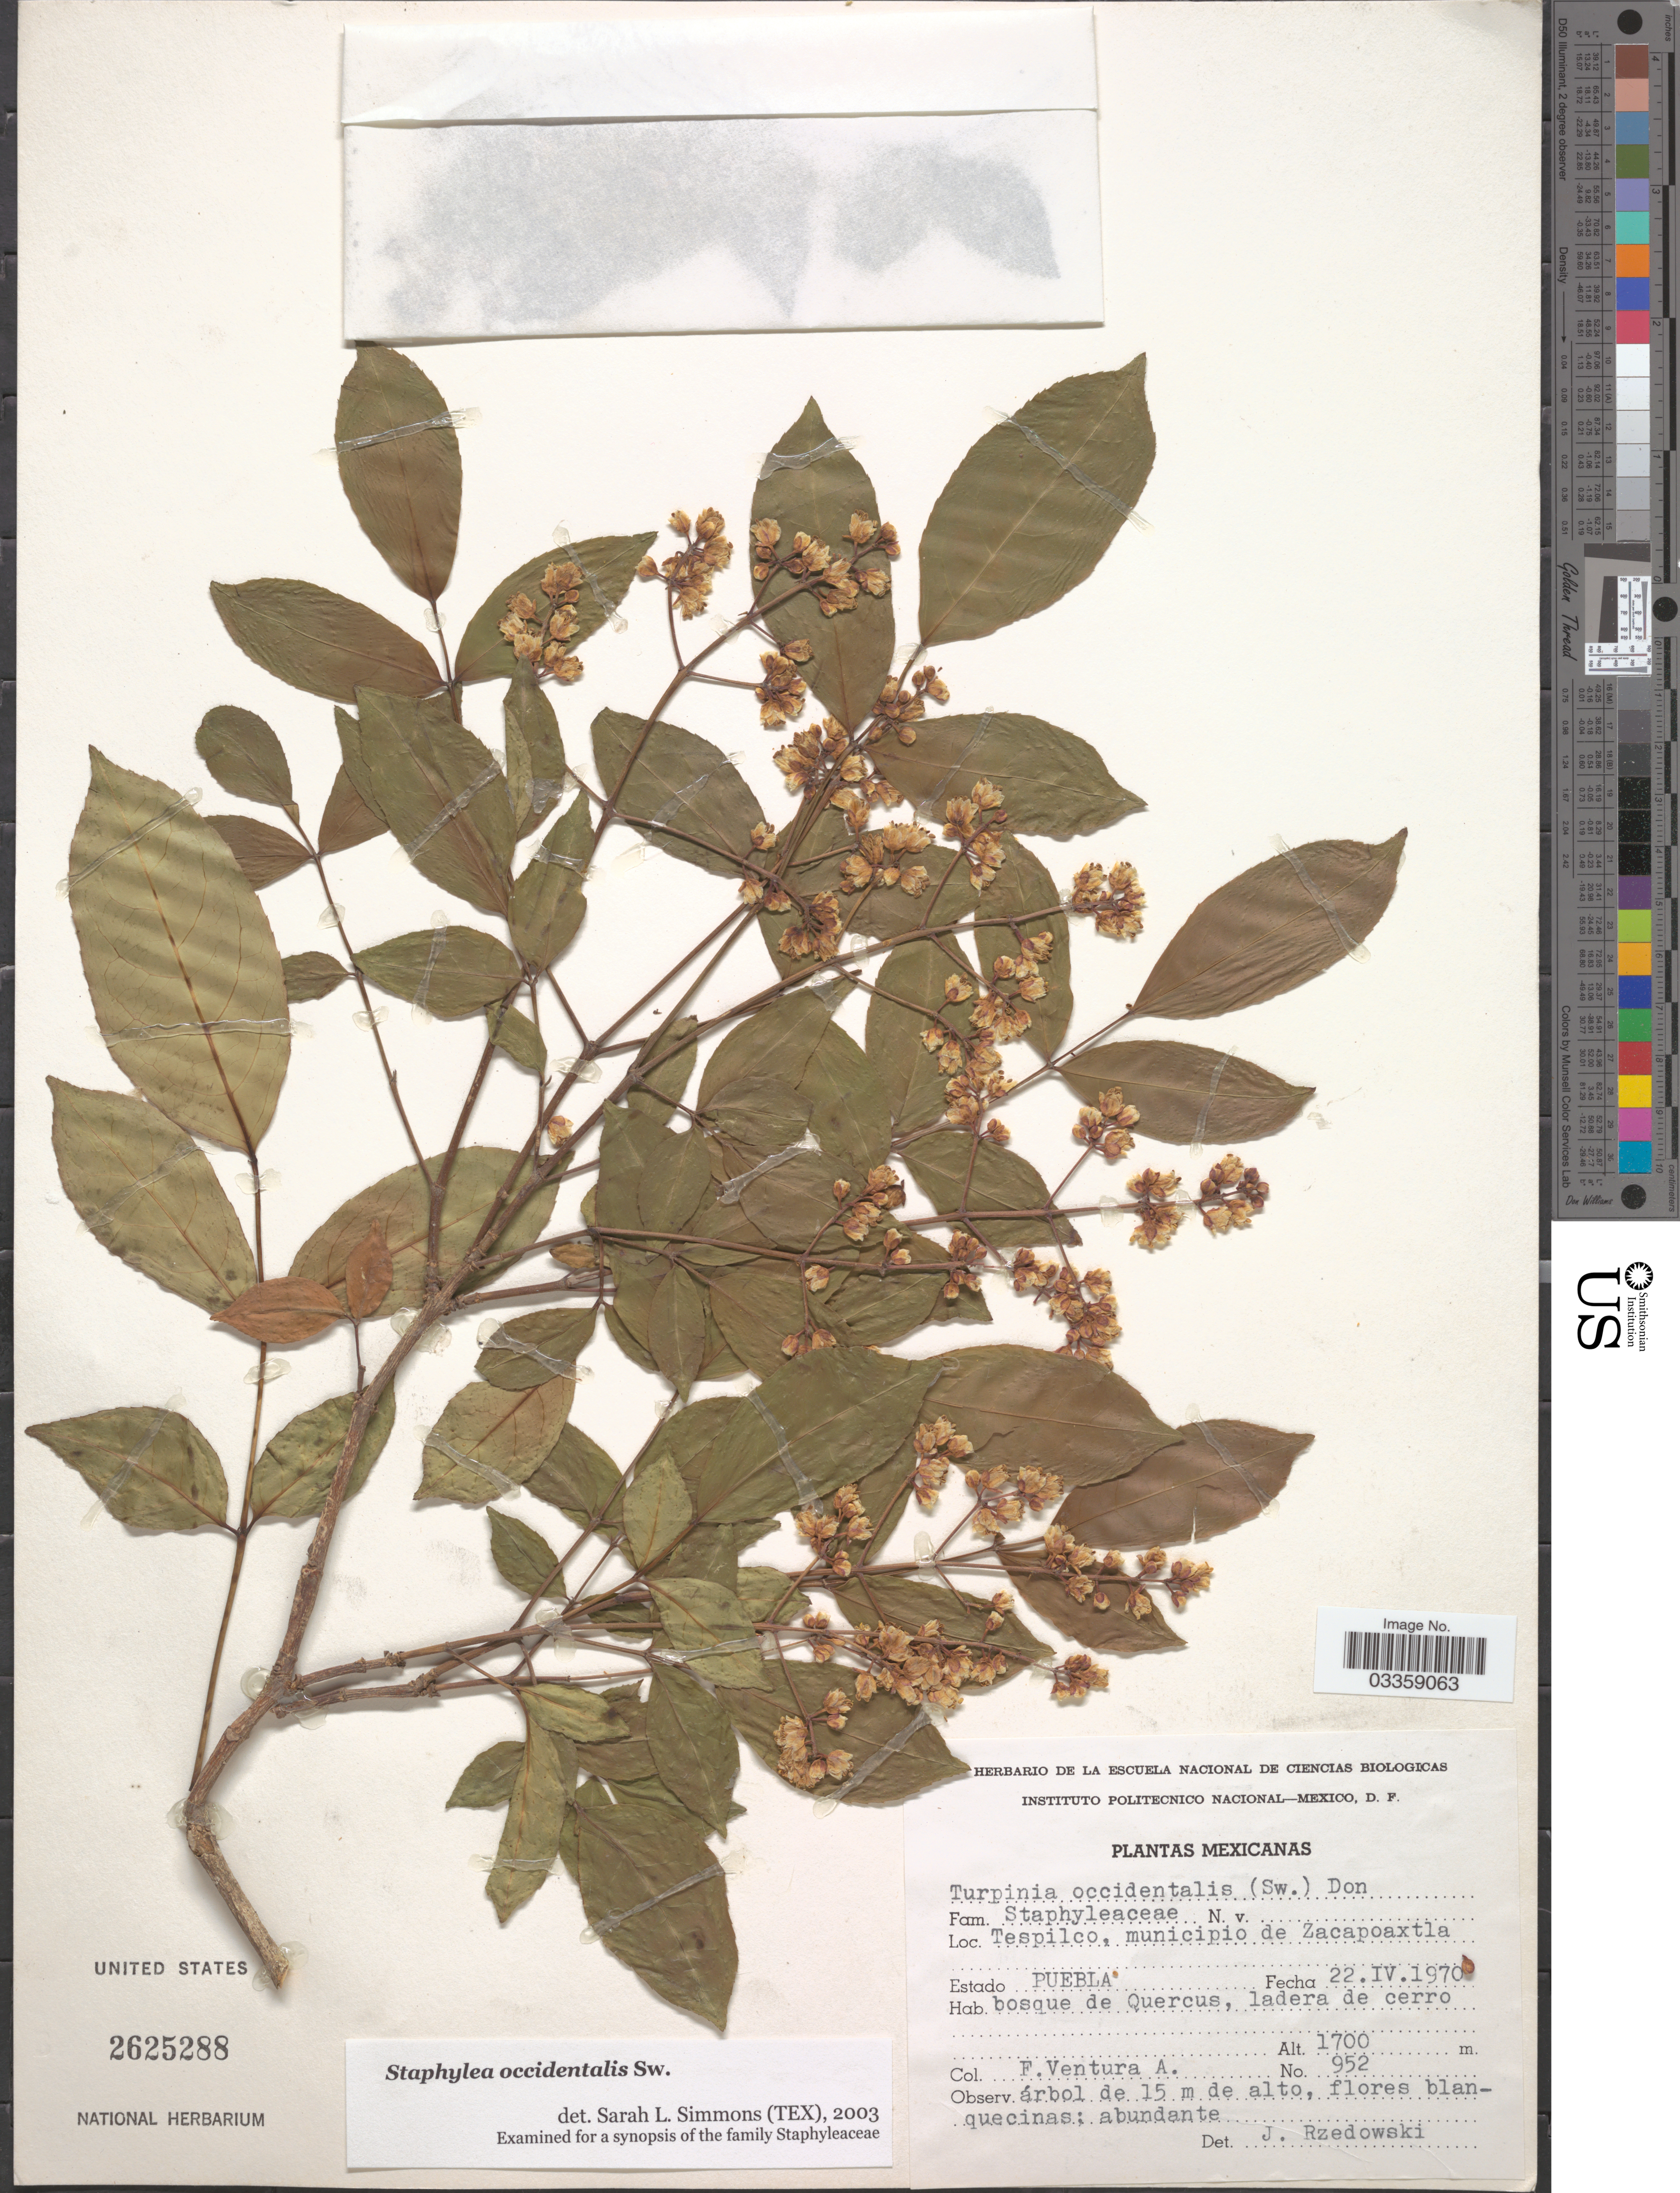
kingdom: Plantae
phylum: Tracheophyta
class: Magnoliopsida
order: Crossosomatales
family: Staphyleaceae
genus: Turpinia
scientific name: Turpinia occidentalis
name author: (Sw.) G. Don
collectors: F. Ventura A.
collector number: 952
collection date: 1970-04-22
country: Mexico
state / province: Puebla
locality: Tespilco, municipio de Zacapoaxtla.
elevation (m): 1700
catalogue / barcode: US 2625288